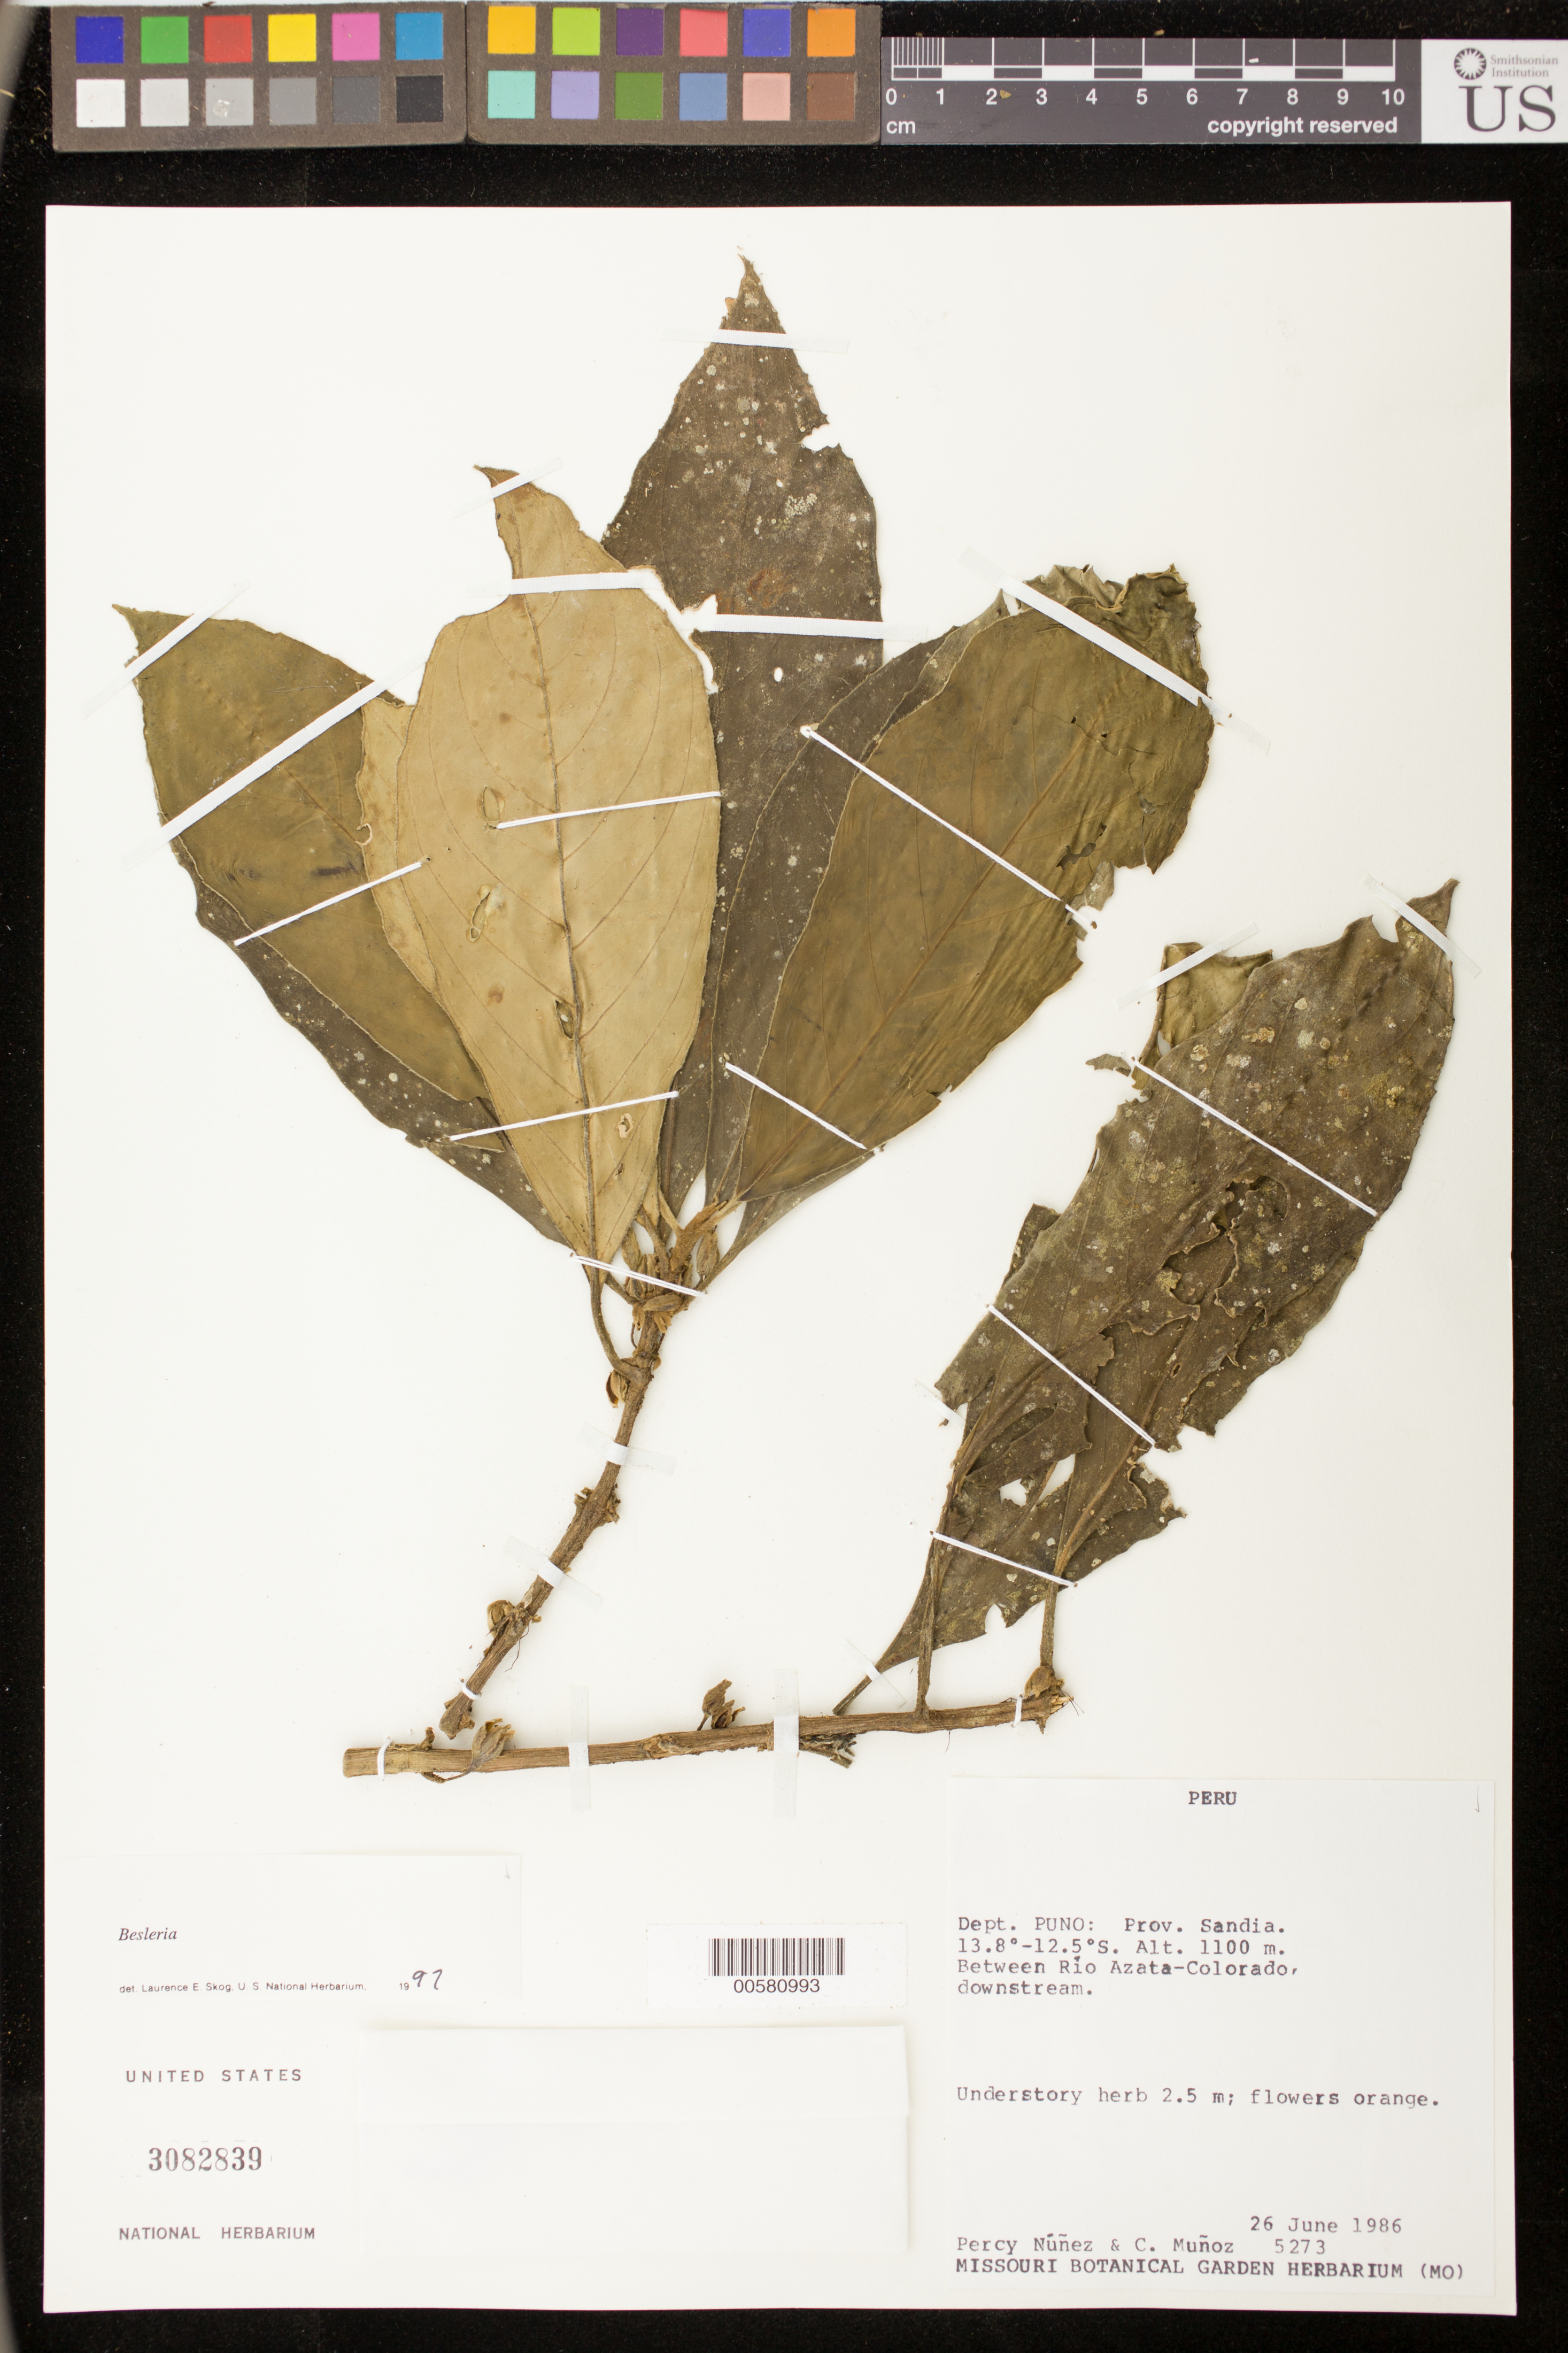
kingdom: Plantae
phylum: Tracheophyta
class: Magnoliopsida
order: Lamiales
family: Gesneriaceae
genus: Besleria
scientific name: Besleria sp.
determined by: Skog, Laurence E.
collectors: P. Núñez V. & C. Muñoz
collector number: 5273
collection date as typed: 26 Jun 1986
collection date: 1986-06-26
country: Peru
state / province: Puno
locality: Prov. Sandia; between Río Azata - Colorado, downstream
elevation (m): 1100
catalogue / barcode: US 3082839